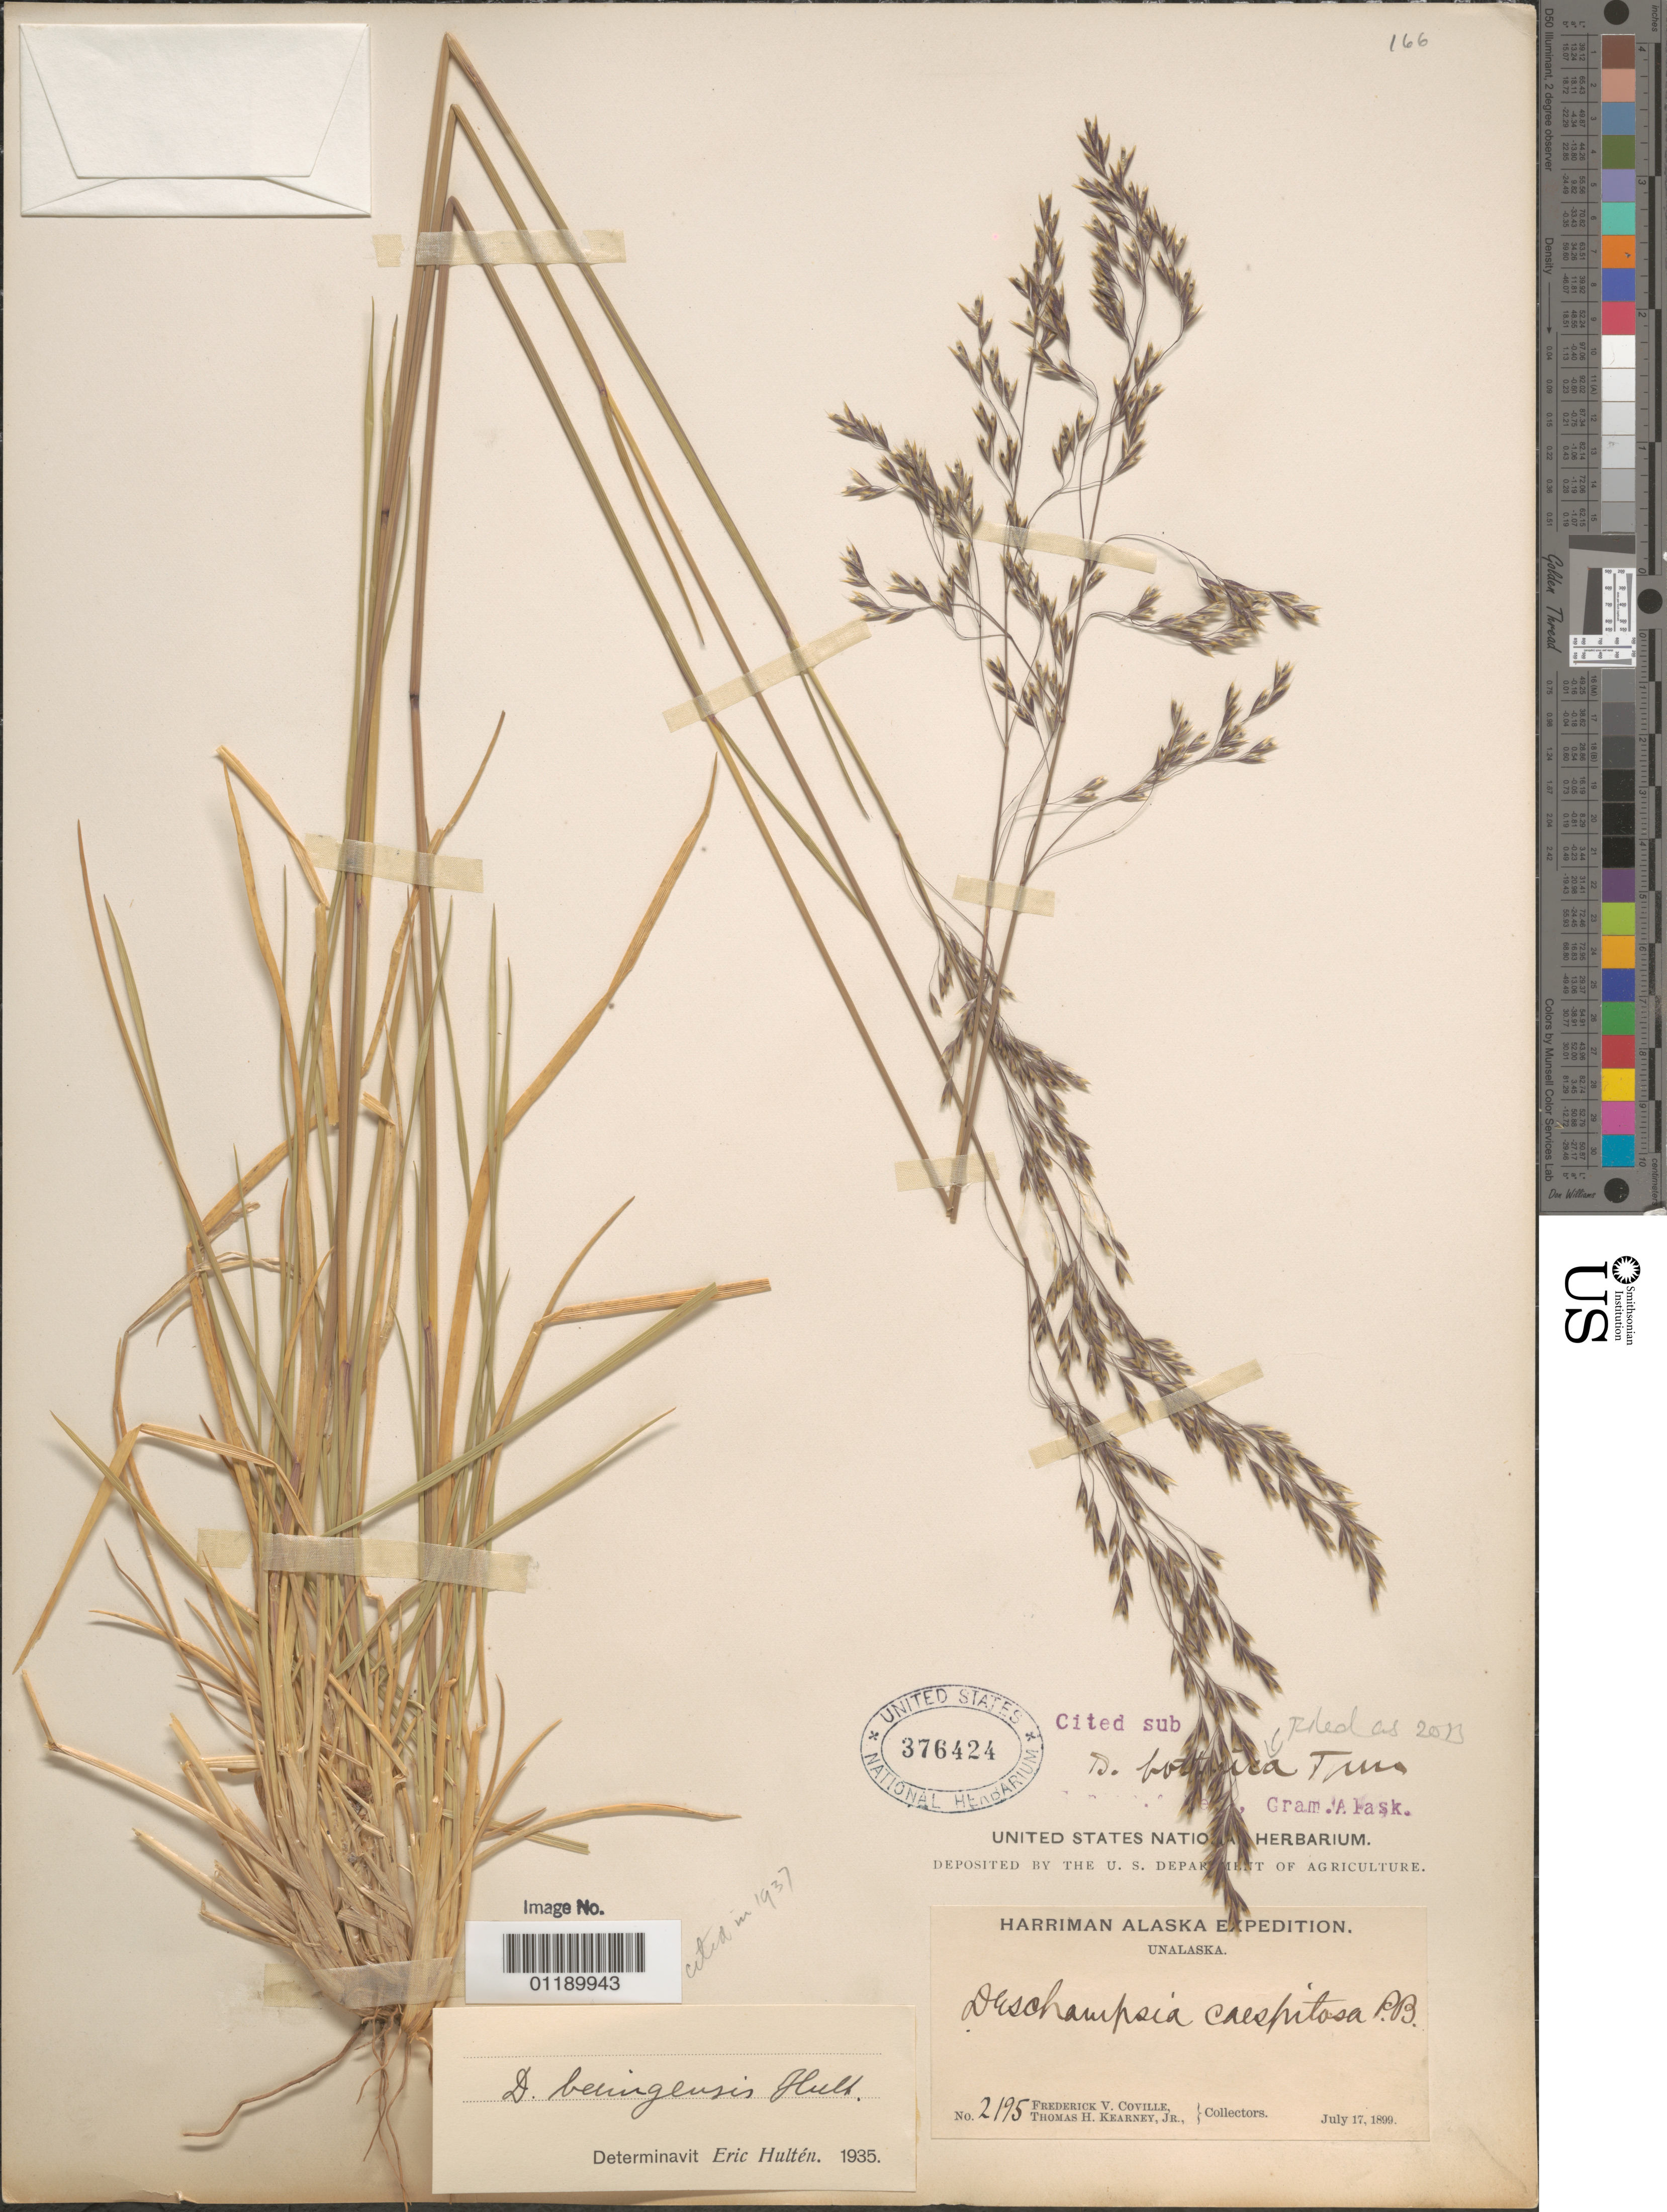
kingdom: Plantae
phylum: Tracheophyta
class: Liliopsida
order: Poales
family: Poaceae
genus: Deschampsia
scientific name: Deschampsia bottnica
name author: (Wahlenb.) Trin.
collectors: F. V. Coville & T. H. Kearney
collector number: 2195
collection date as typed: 17 Jul 1899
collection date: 1899-07-17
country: United States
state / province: Alaska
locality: Unalaska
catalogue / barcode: US 376424